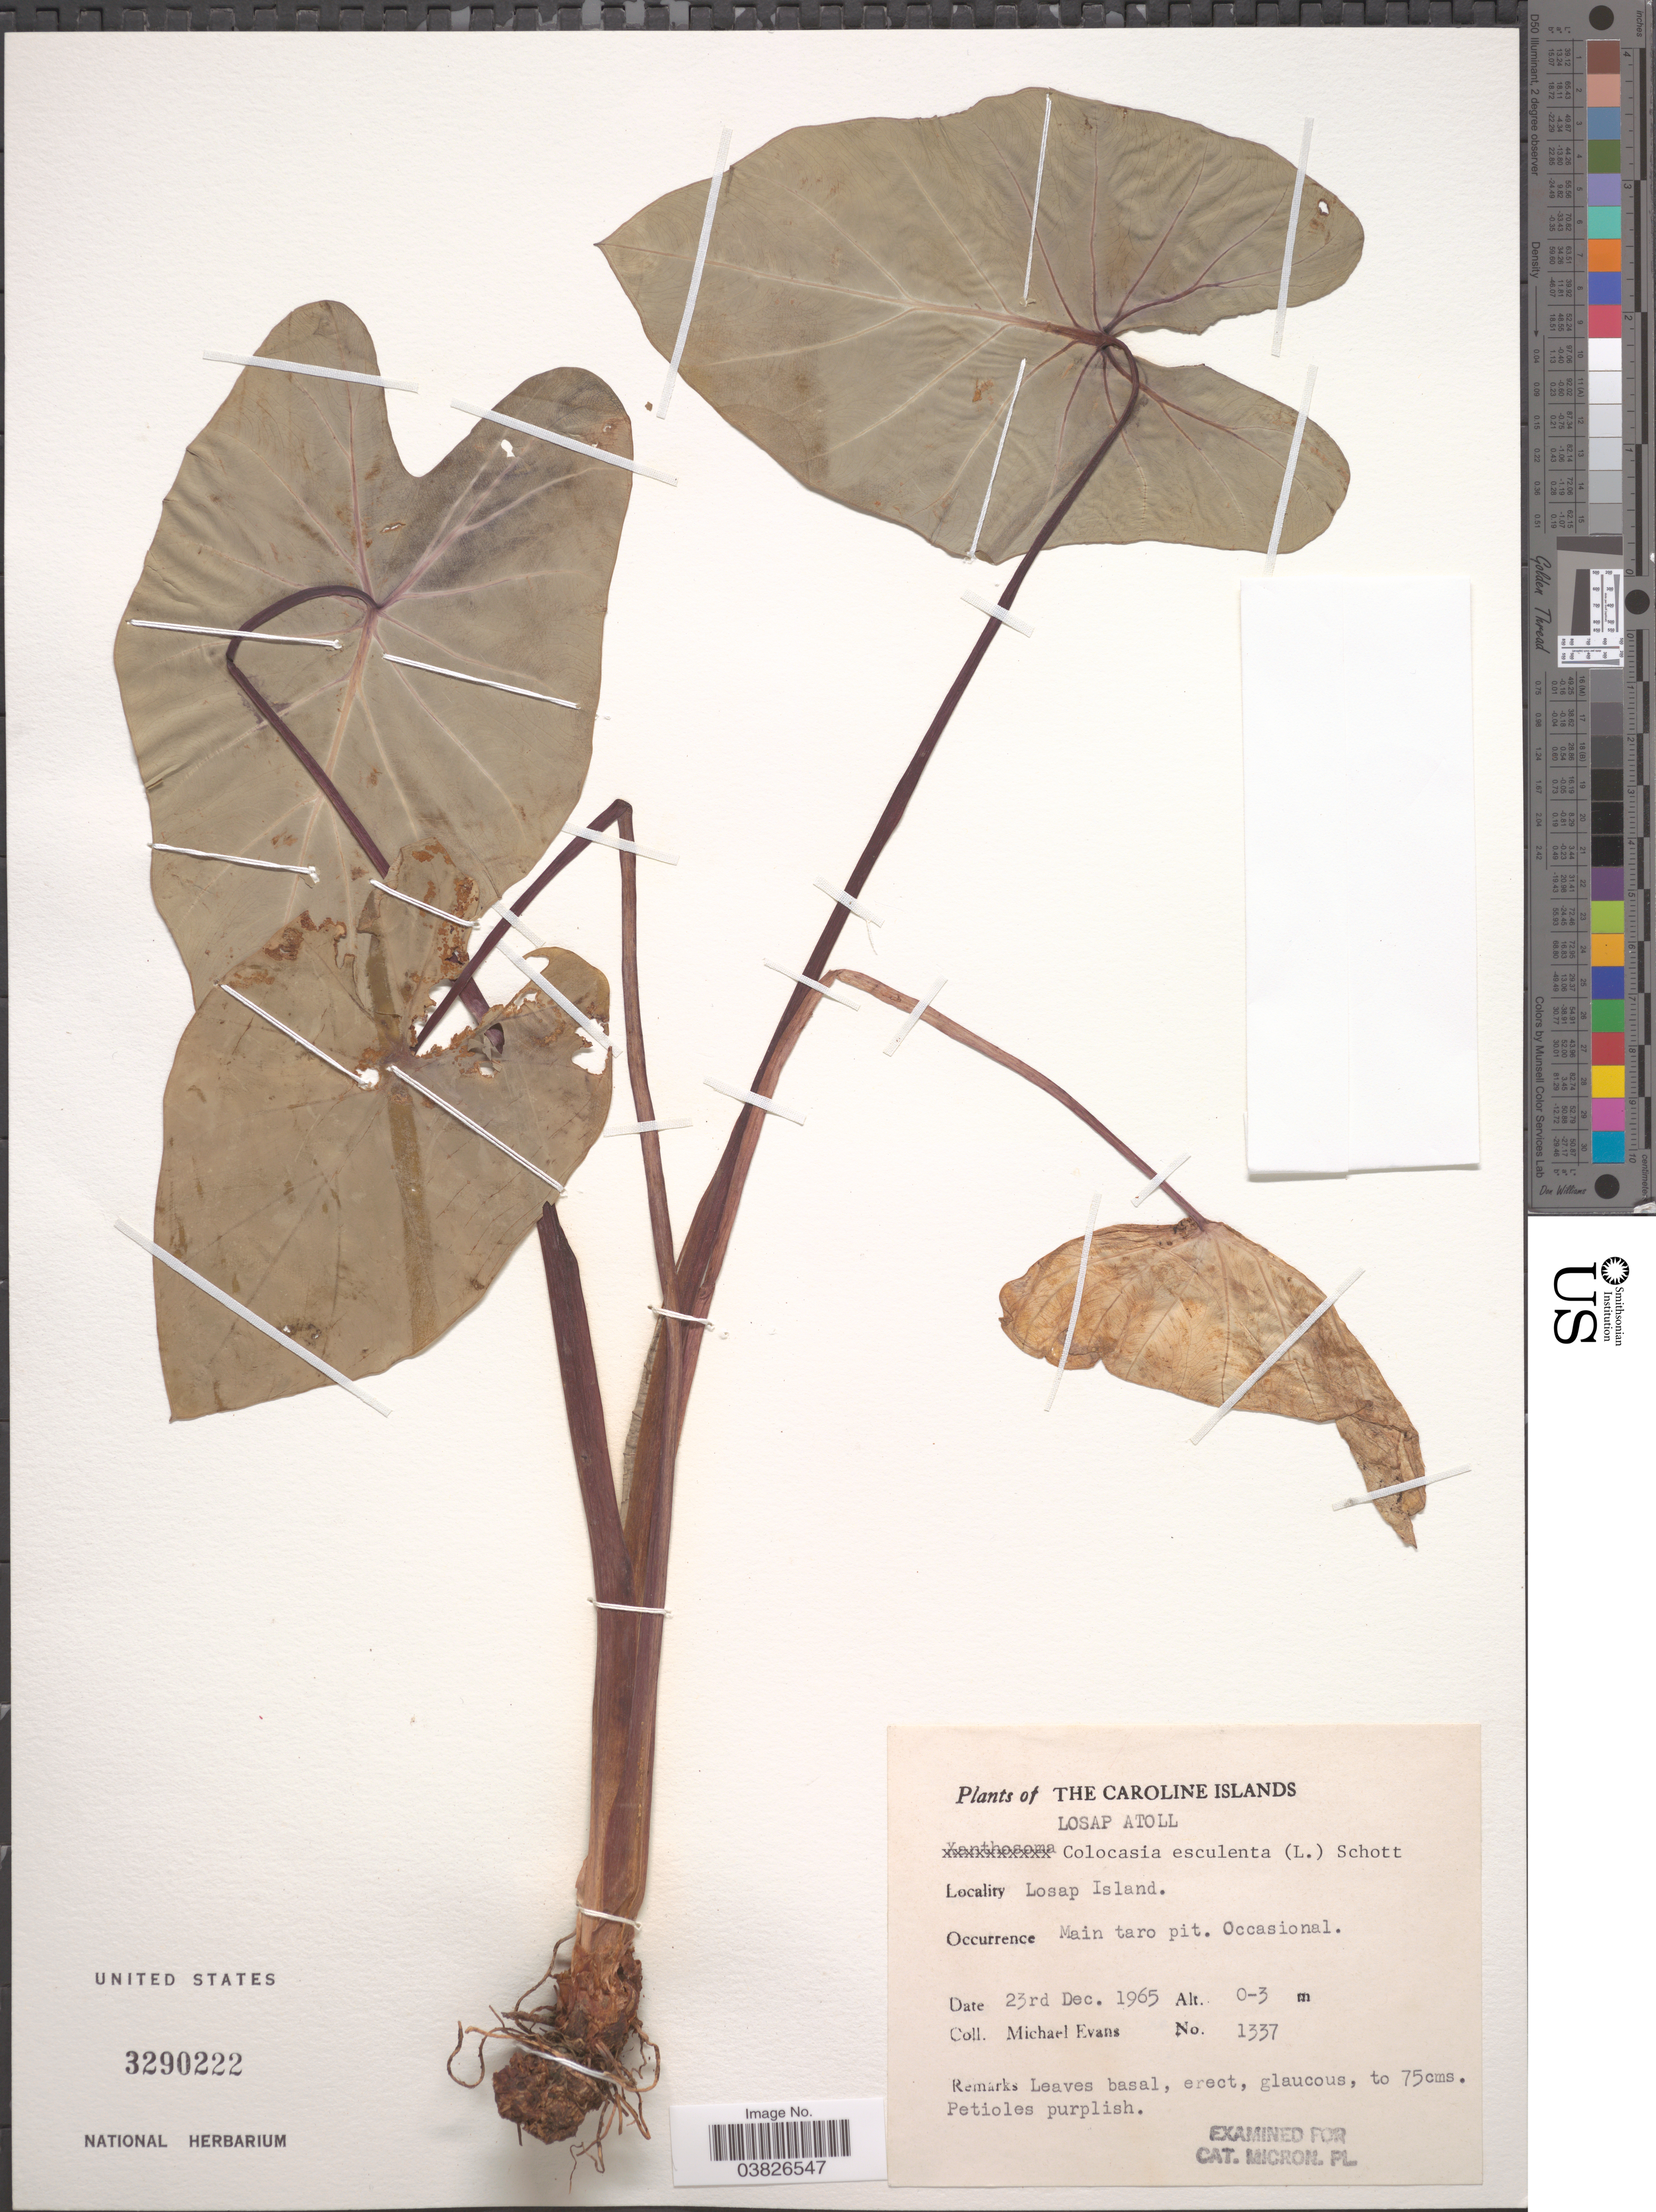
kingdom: Plantae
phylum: Tracheophyta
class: Liliopsida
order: Alismatales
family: Araceae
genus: Colocasia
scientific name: Colocasia esculenta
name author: (L.) Schott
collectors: M. Evans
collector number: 1337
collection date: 1965-12-23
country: Micronesia, Federated States of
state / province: Truk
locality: The Caroline Islands. Losap Atoll. Losap Island.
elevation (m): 0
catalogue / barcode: US 3290222